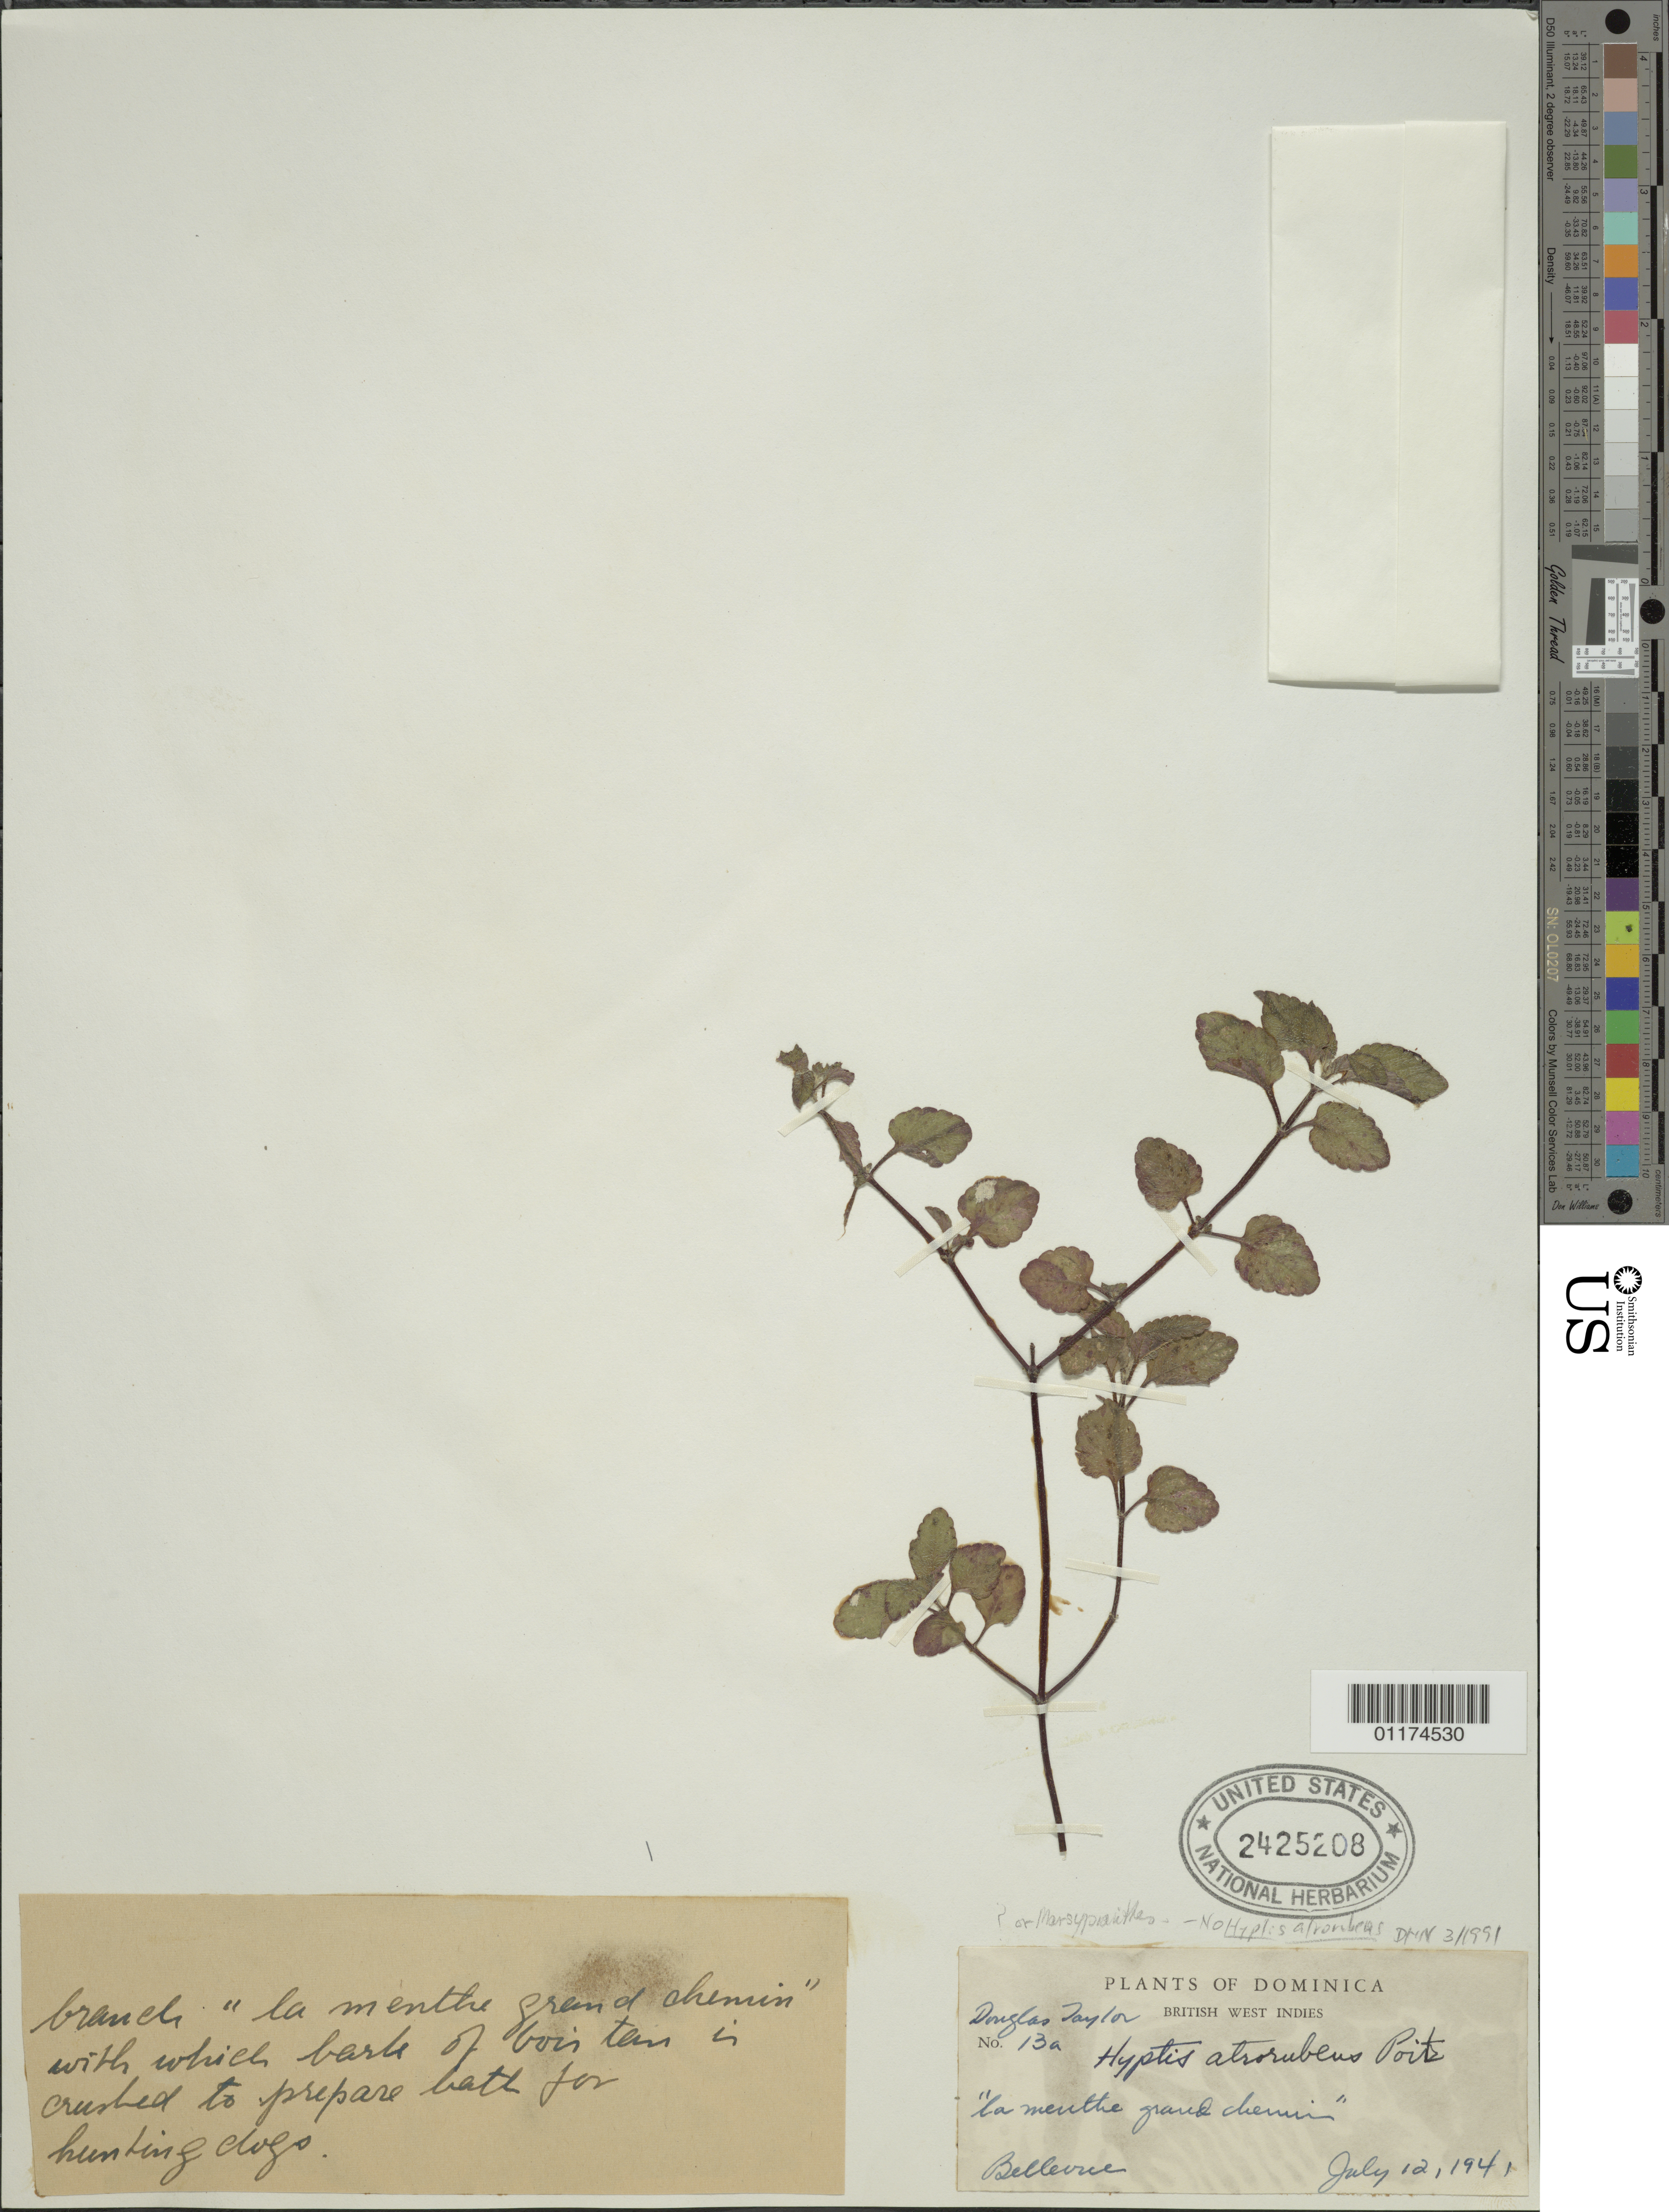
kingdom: Plantae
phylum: Tracheophyta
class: Magnoliopsida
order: Lamiales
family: Lamiaceae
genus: Hyptis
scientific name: Hyptis atrorubens var. atrorubens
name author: Poit.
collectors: D. Taylor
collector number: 13a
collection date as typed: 12 Jul 1941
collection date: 1941-07-12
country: Dominica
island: Dominica I.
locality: Bellevue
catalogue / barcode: US 2425208